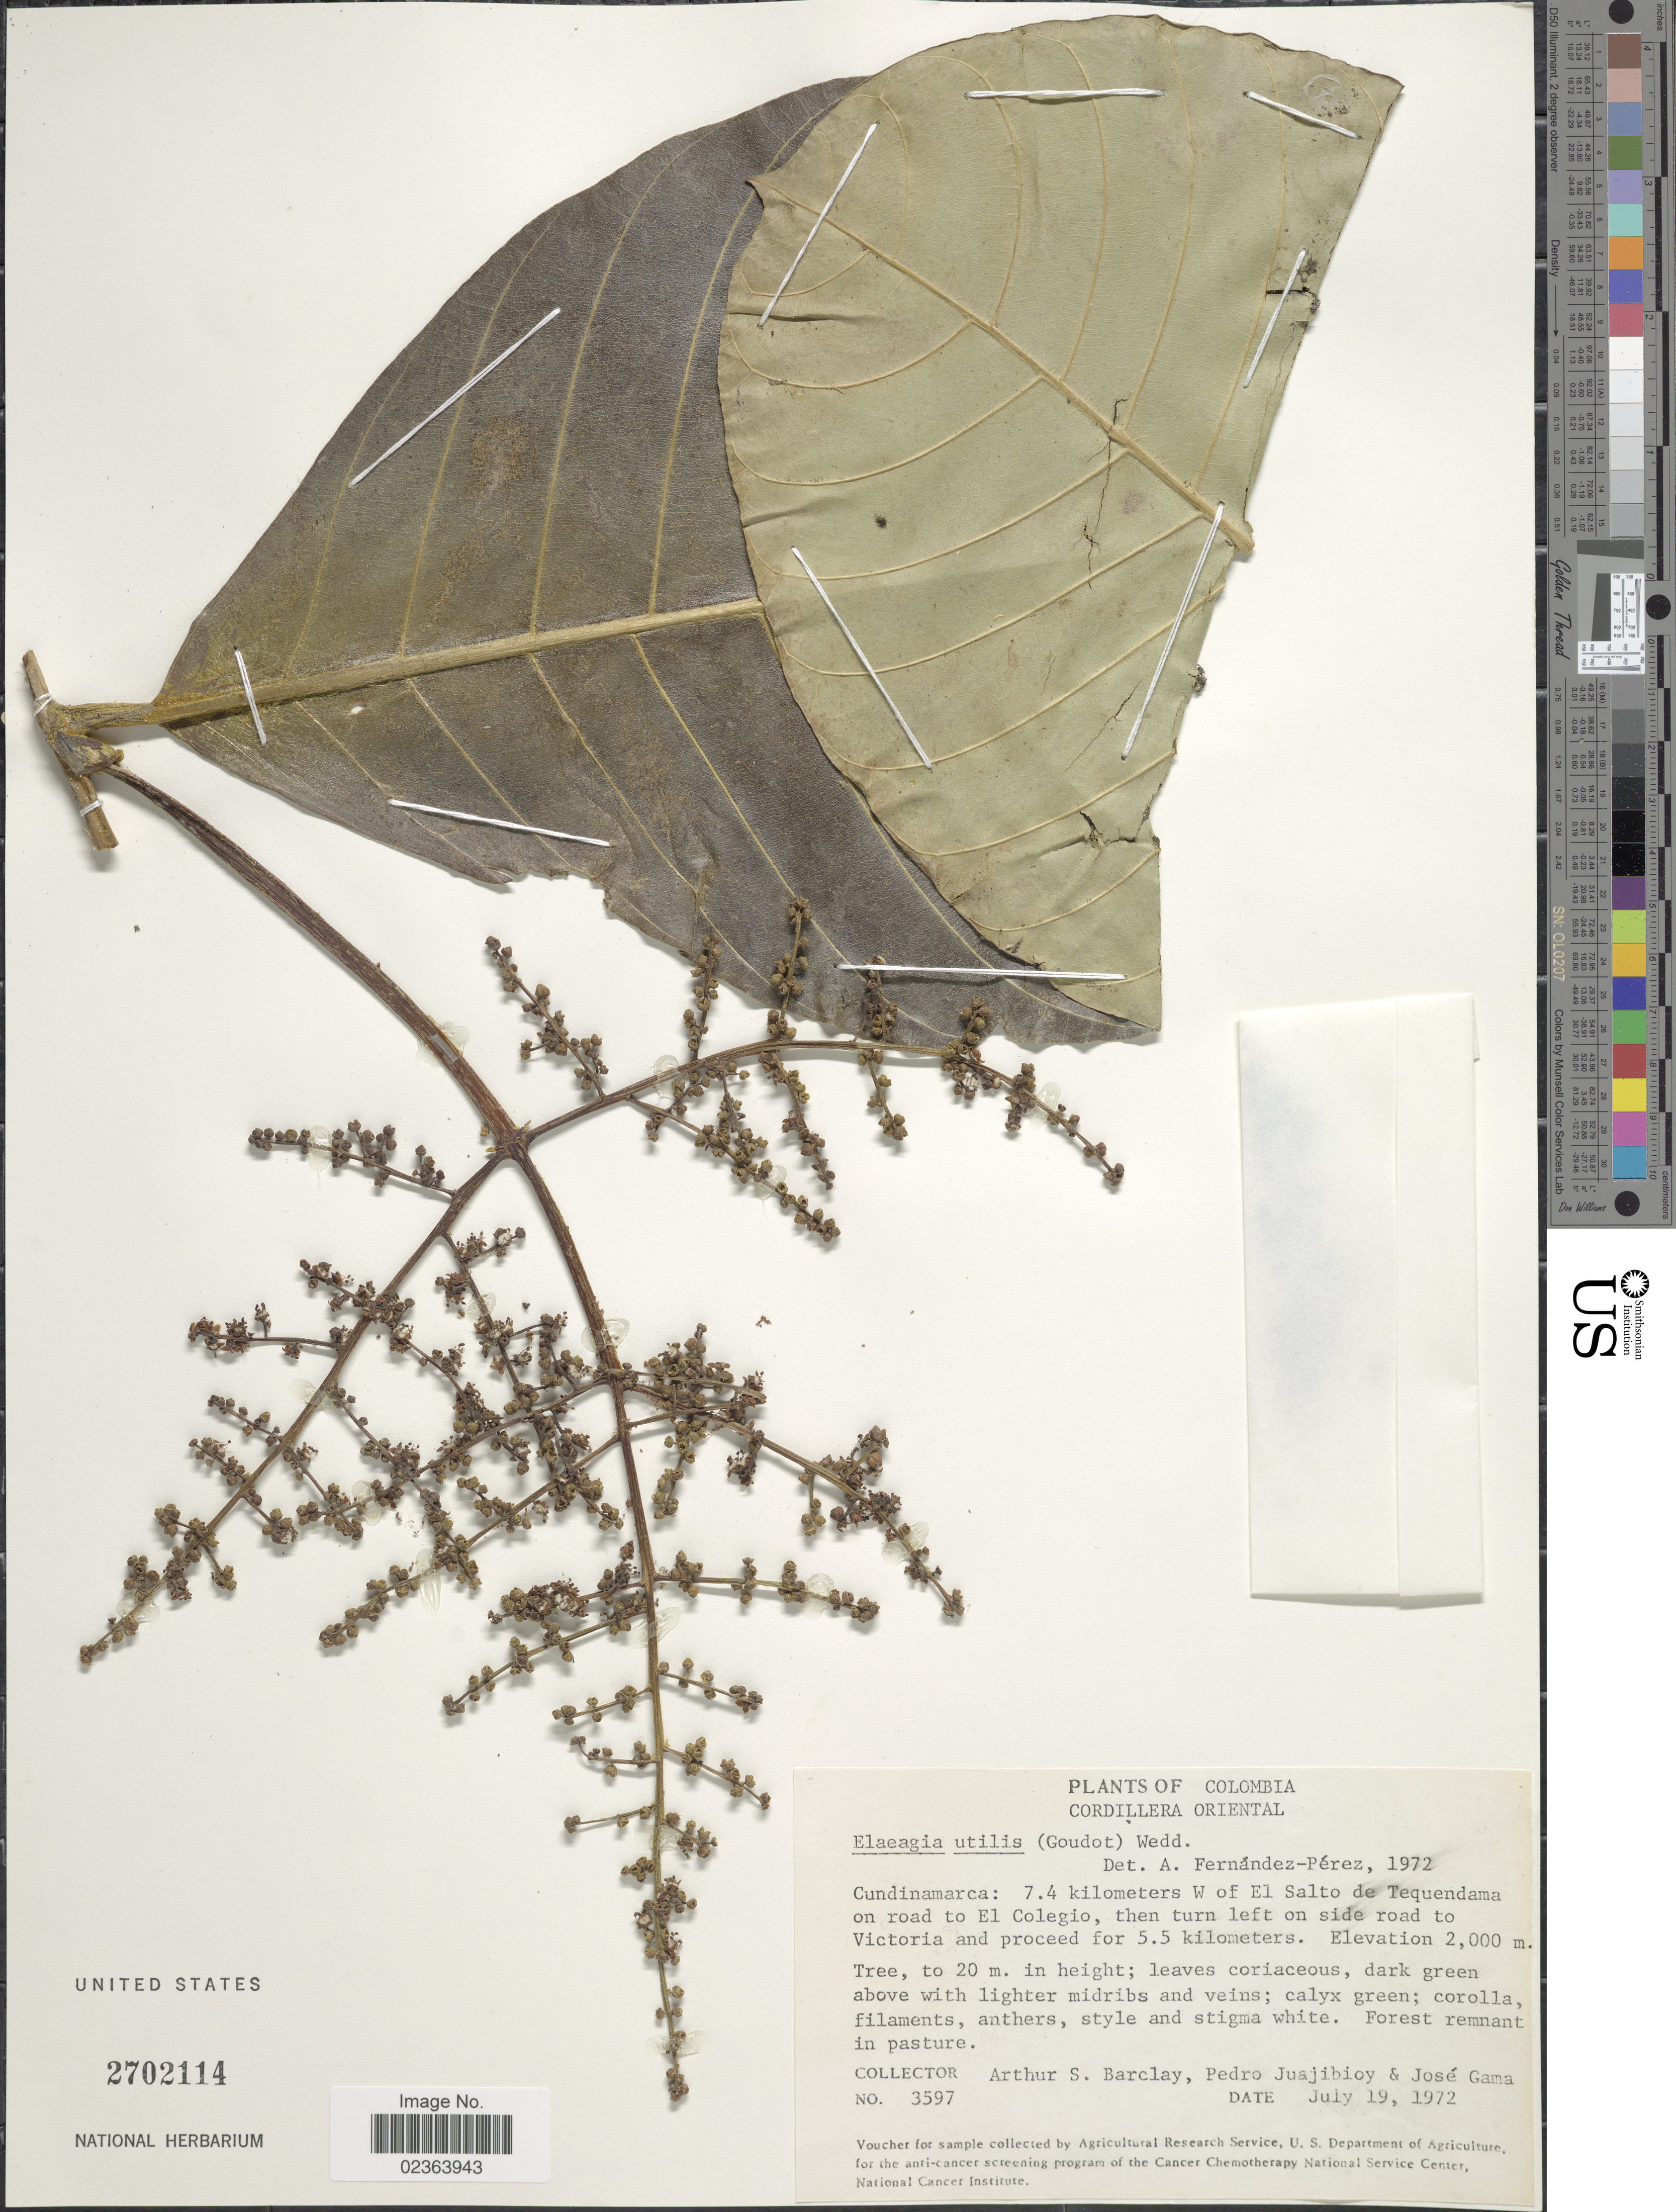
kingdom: Plantae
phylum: Tracheophyta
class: Magnoliopsida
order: Gentianales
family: Rubiaceae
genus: Elaeagia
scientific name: Elaeagia utilis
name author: (Goudot) Wedd.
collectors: A. S. Barclay, P. Juajibioy & J. Gama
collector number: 3597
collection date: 1972-07-19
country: Colombia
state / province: Cundinamarca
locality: Cundinamarca: 7.4 kilometers W of El Salto de Tequendama on road to El Colegio, then turn left on side road to Victoria and proceed for 5.5 kilometers, Cordillera Oriental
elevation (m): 2000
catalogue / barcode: US 2702114